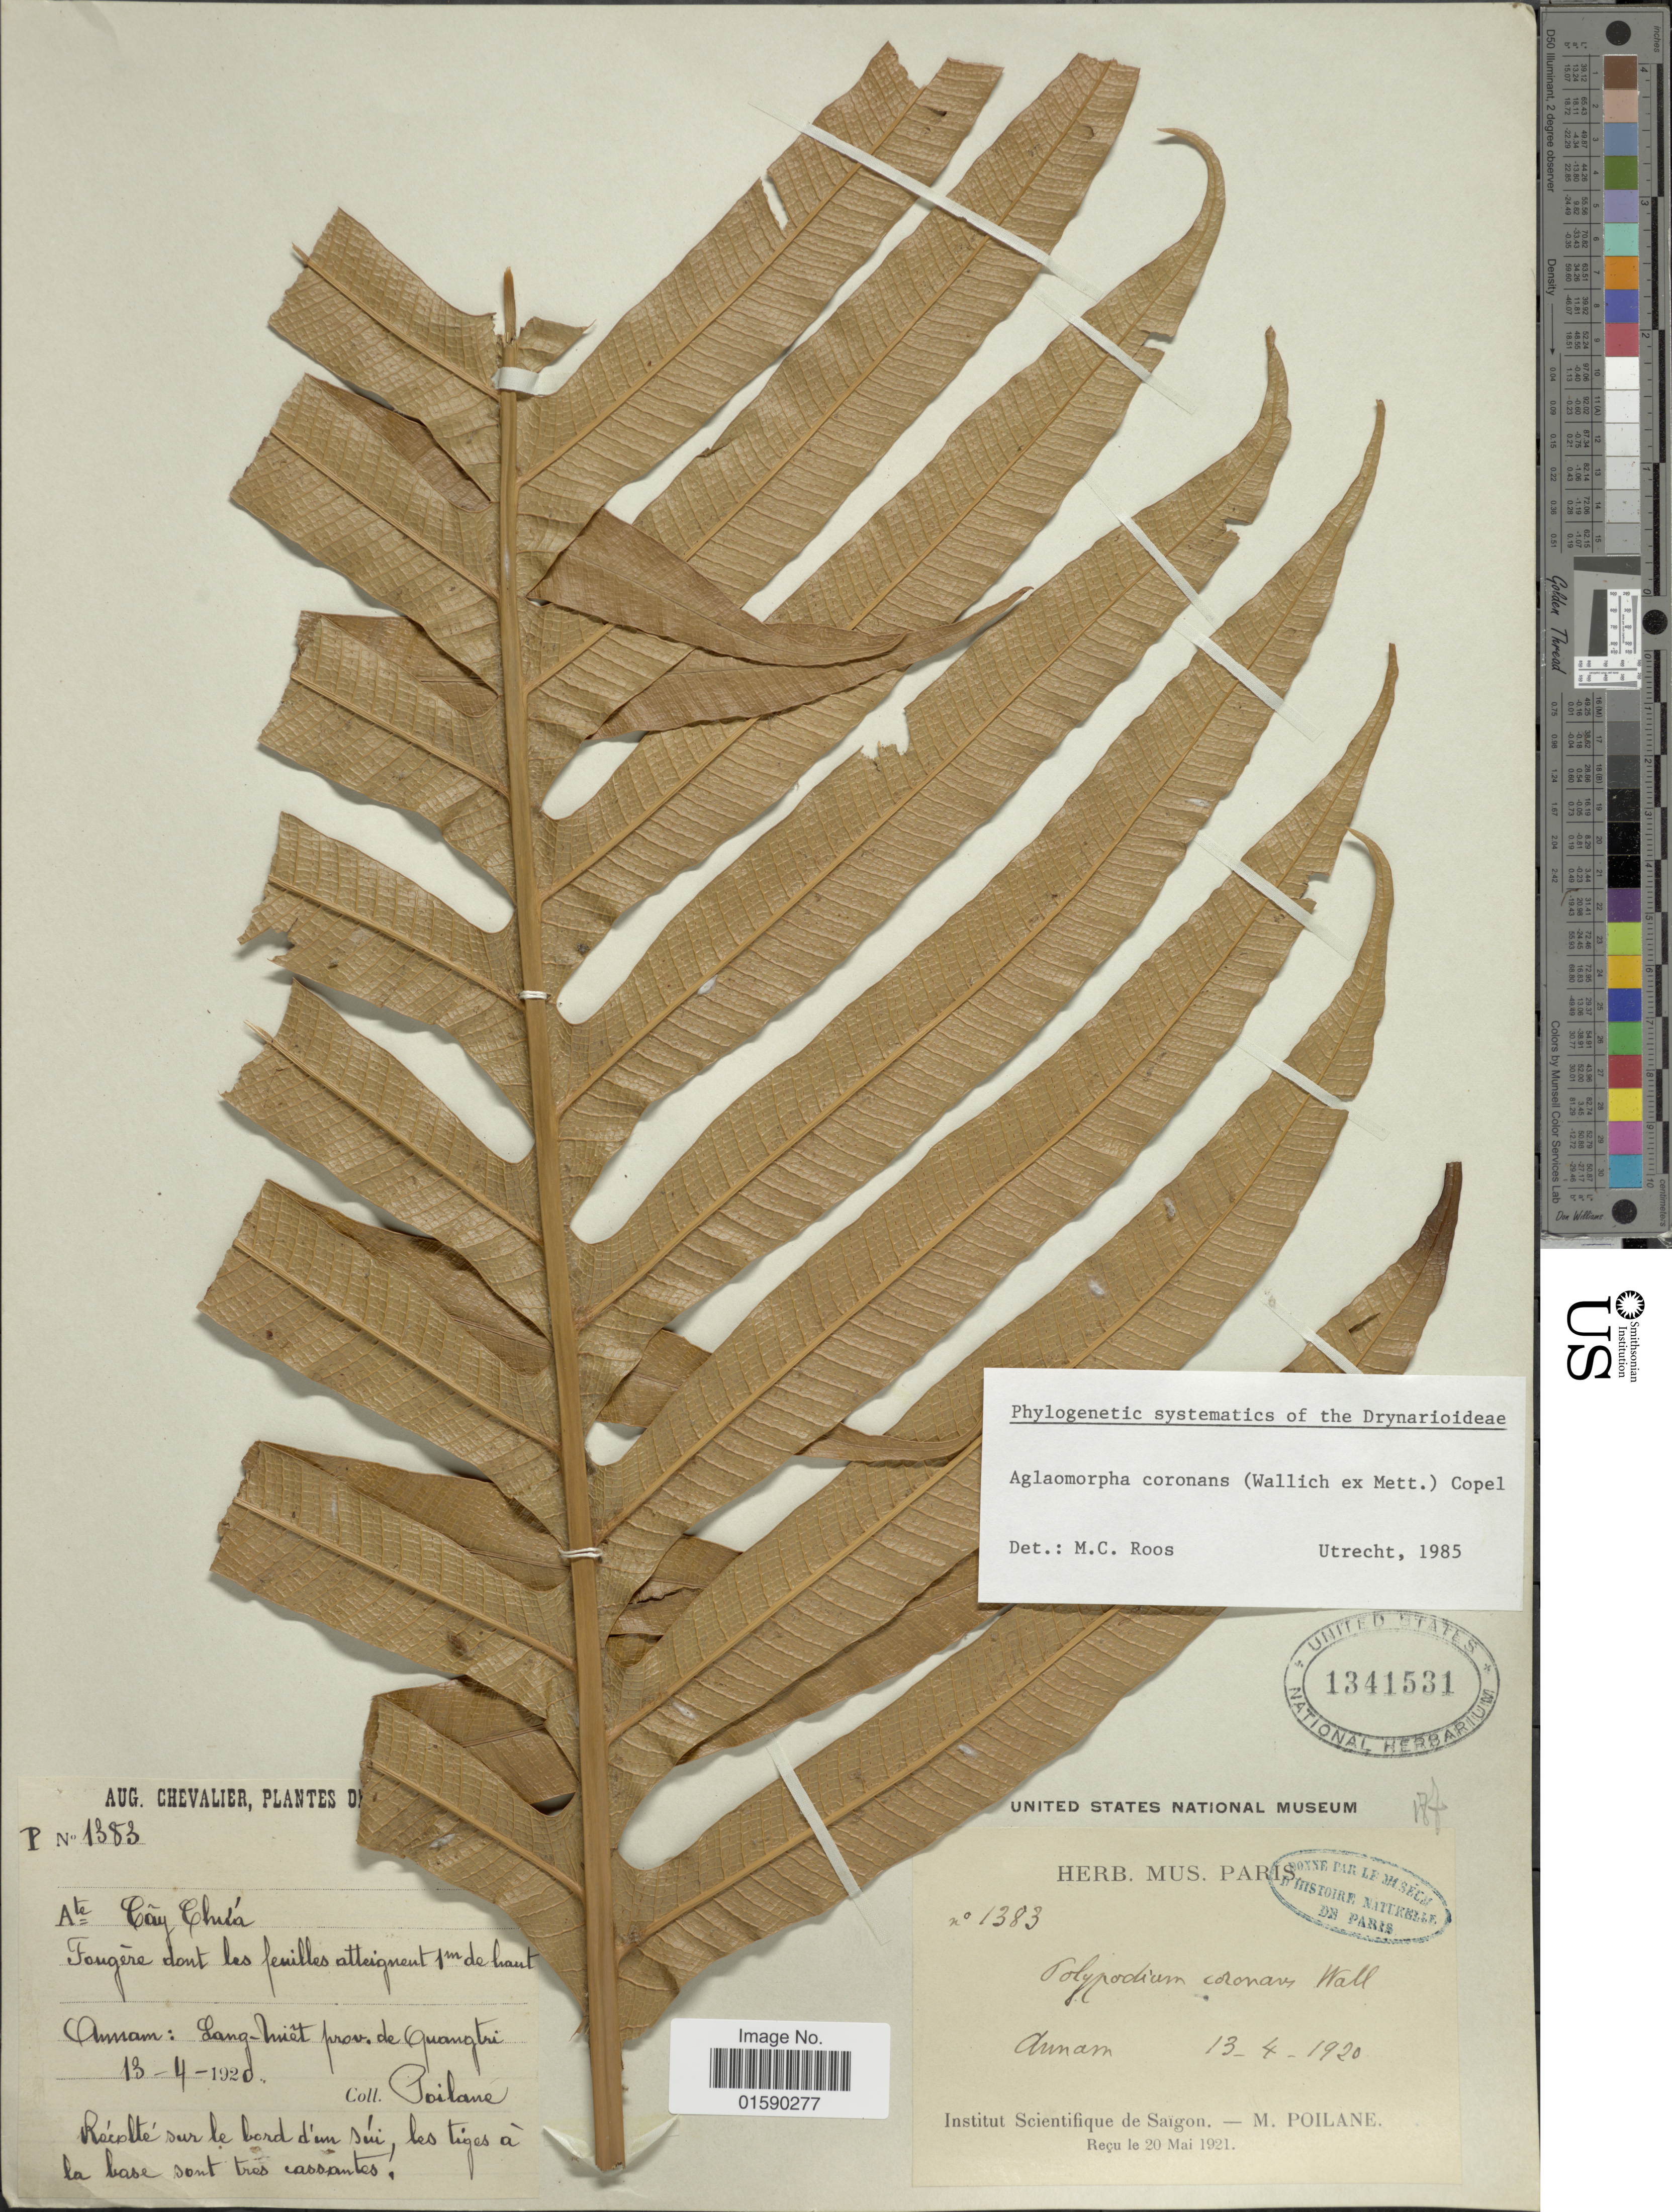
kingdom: Plantae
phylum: Tracheophyta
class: Polypodiopsida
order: Polypodiales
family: Polypodiaceae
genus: Aglaomorpha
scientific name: Aglaomorpha coronans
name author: (Wall. ex Mett.) Copel.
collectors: M. Poilane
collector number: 1383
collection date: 1920-04-13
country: Vietnam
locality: Annam: Lang-Imet prov de Quangtri. [interpreted]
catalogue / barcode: US 1341531